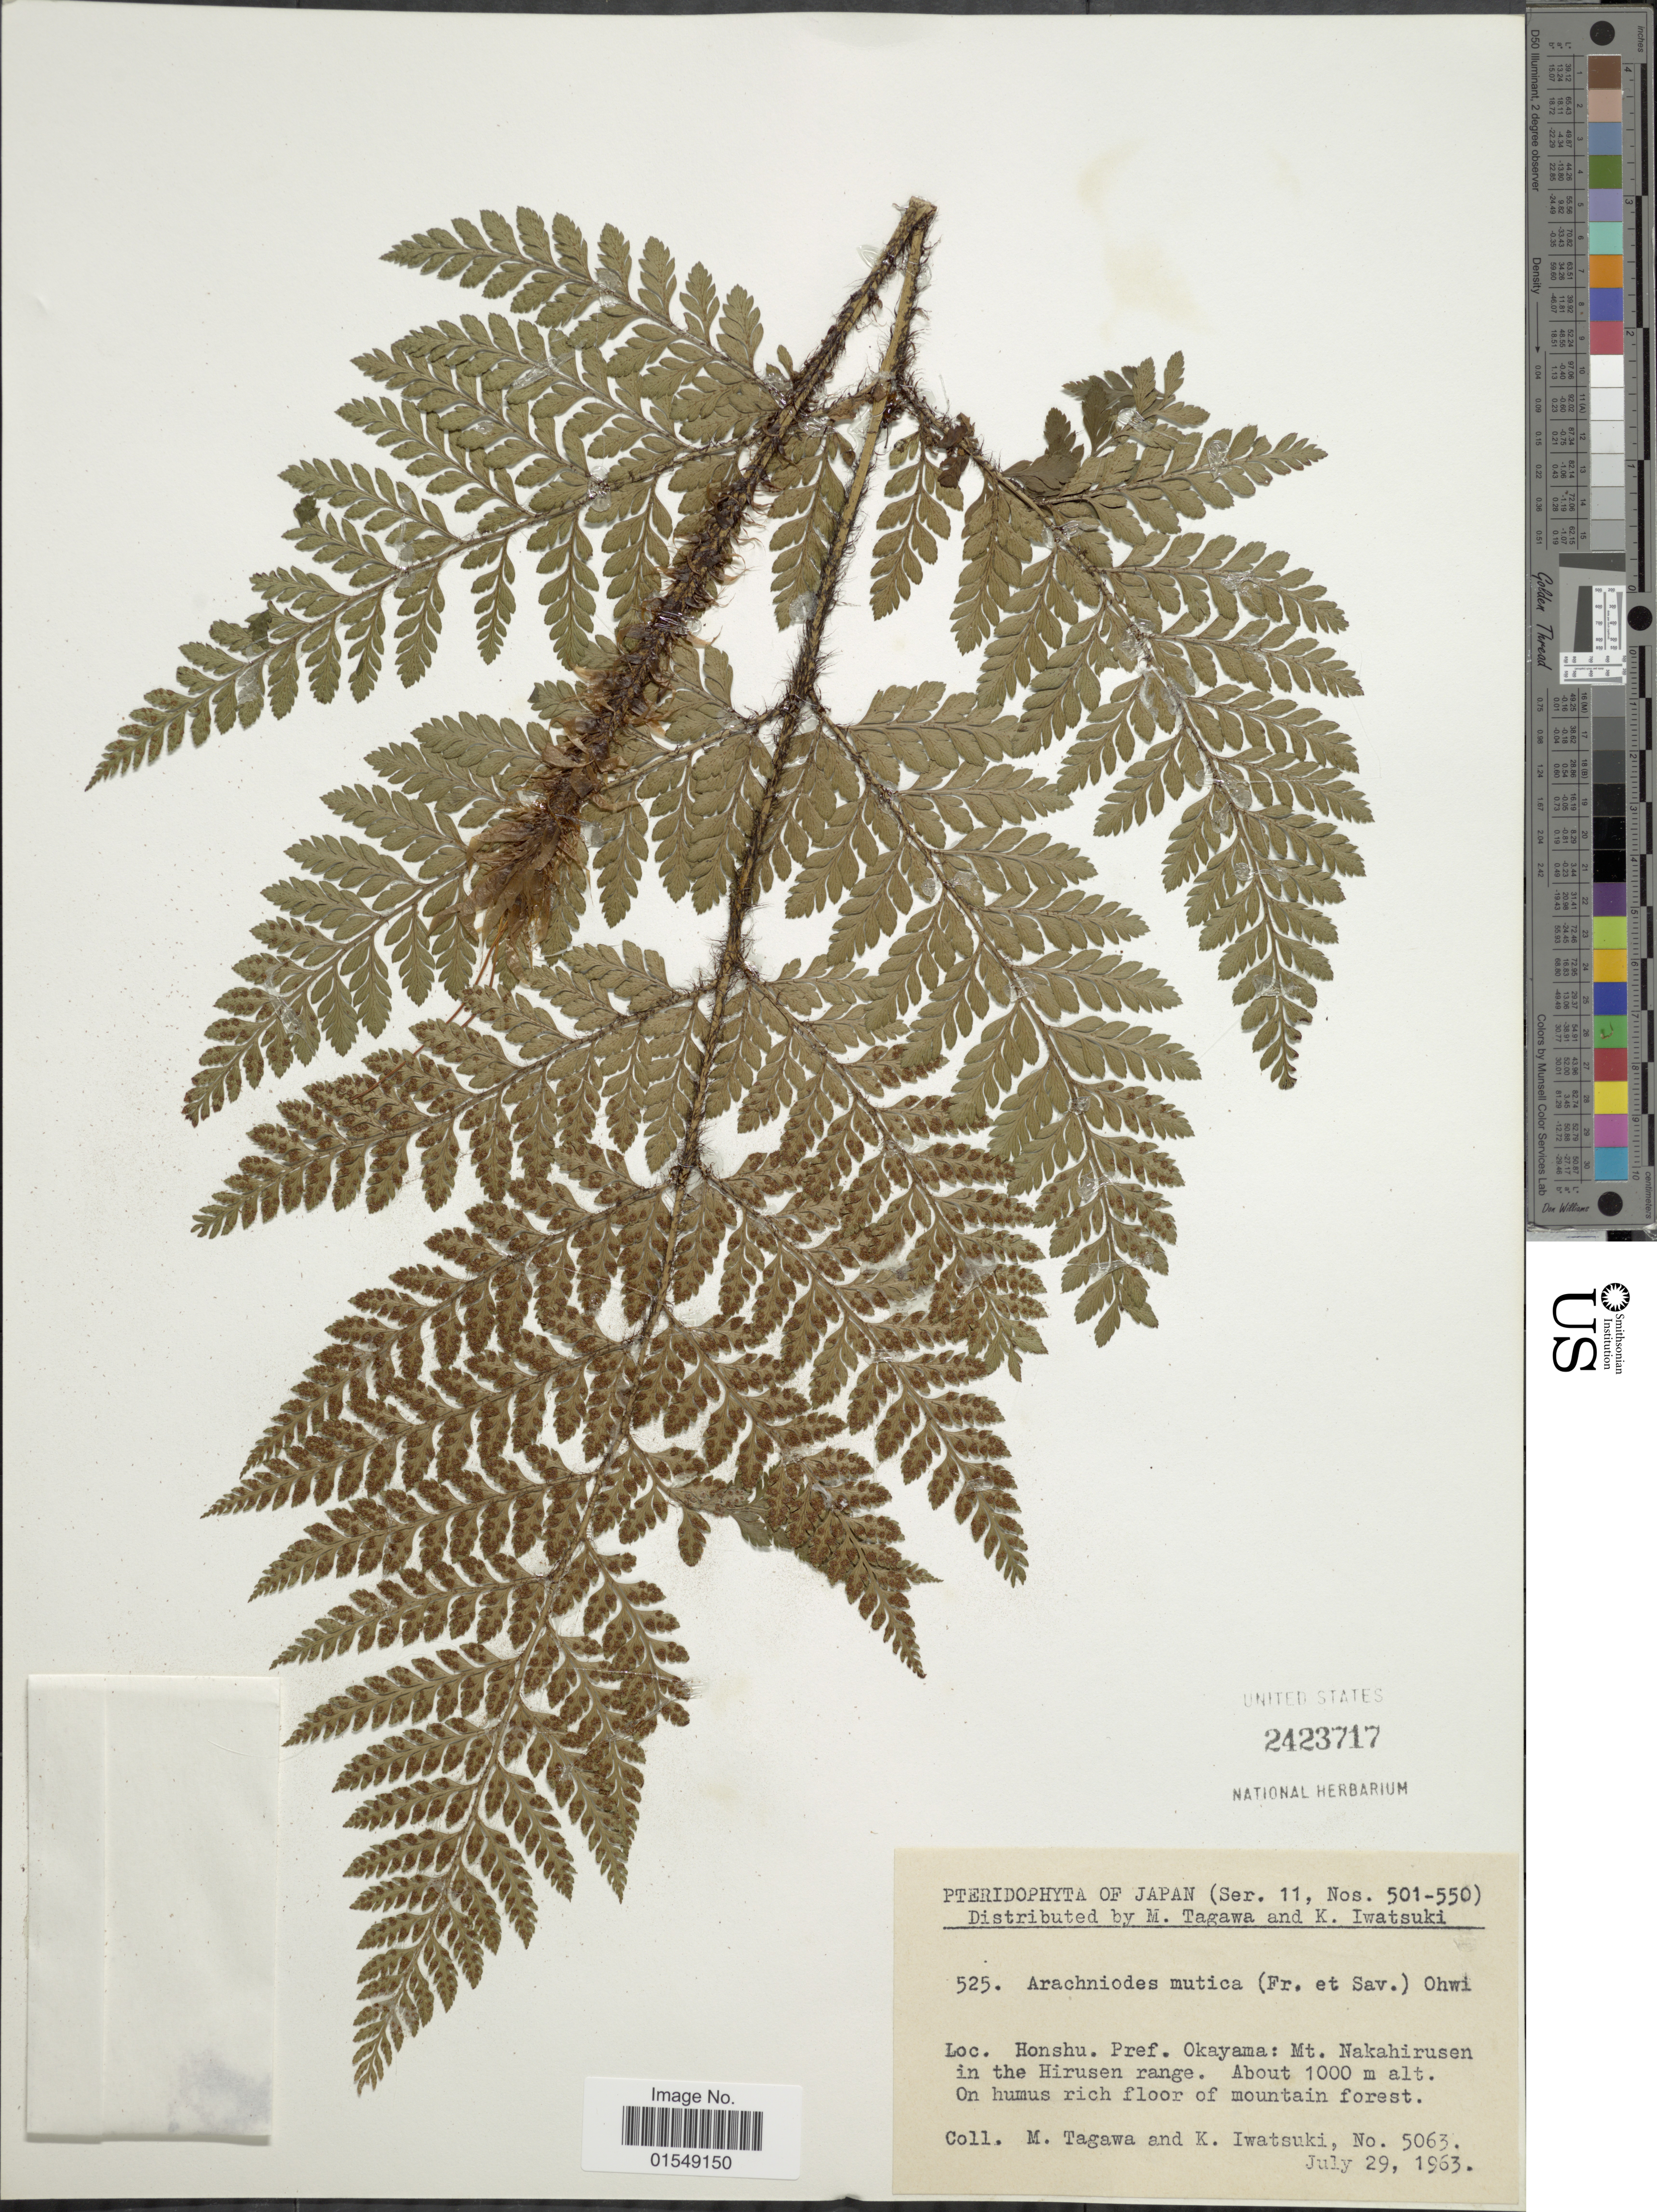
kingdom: Plantae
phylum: Tracheophyta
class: Polypodiopsida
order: Polypodiales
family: Dryopteridaceae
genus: Arachniodes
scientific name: Arachniodes mutica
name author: (Franch. & Sav.) Ohwi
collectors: M. Tagawa & K. Iwatsuki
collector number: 5063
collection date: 1963-07-29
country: Japan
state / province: Okayama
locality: Honshu, Mt. Nakahirusen in the Hirusen range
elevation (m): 1000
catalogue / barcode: US 2423717